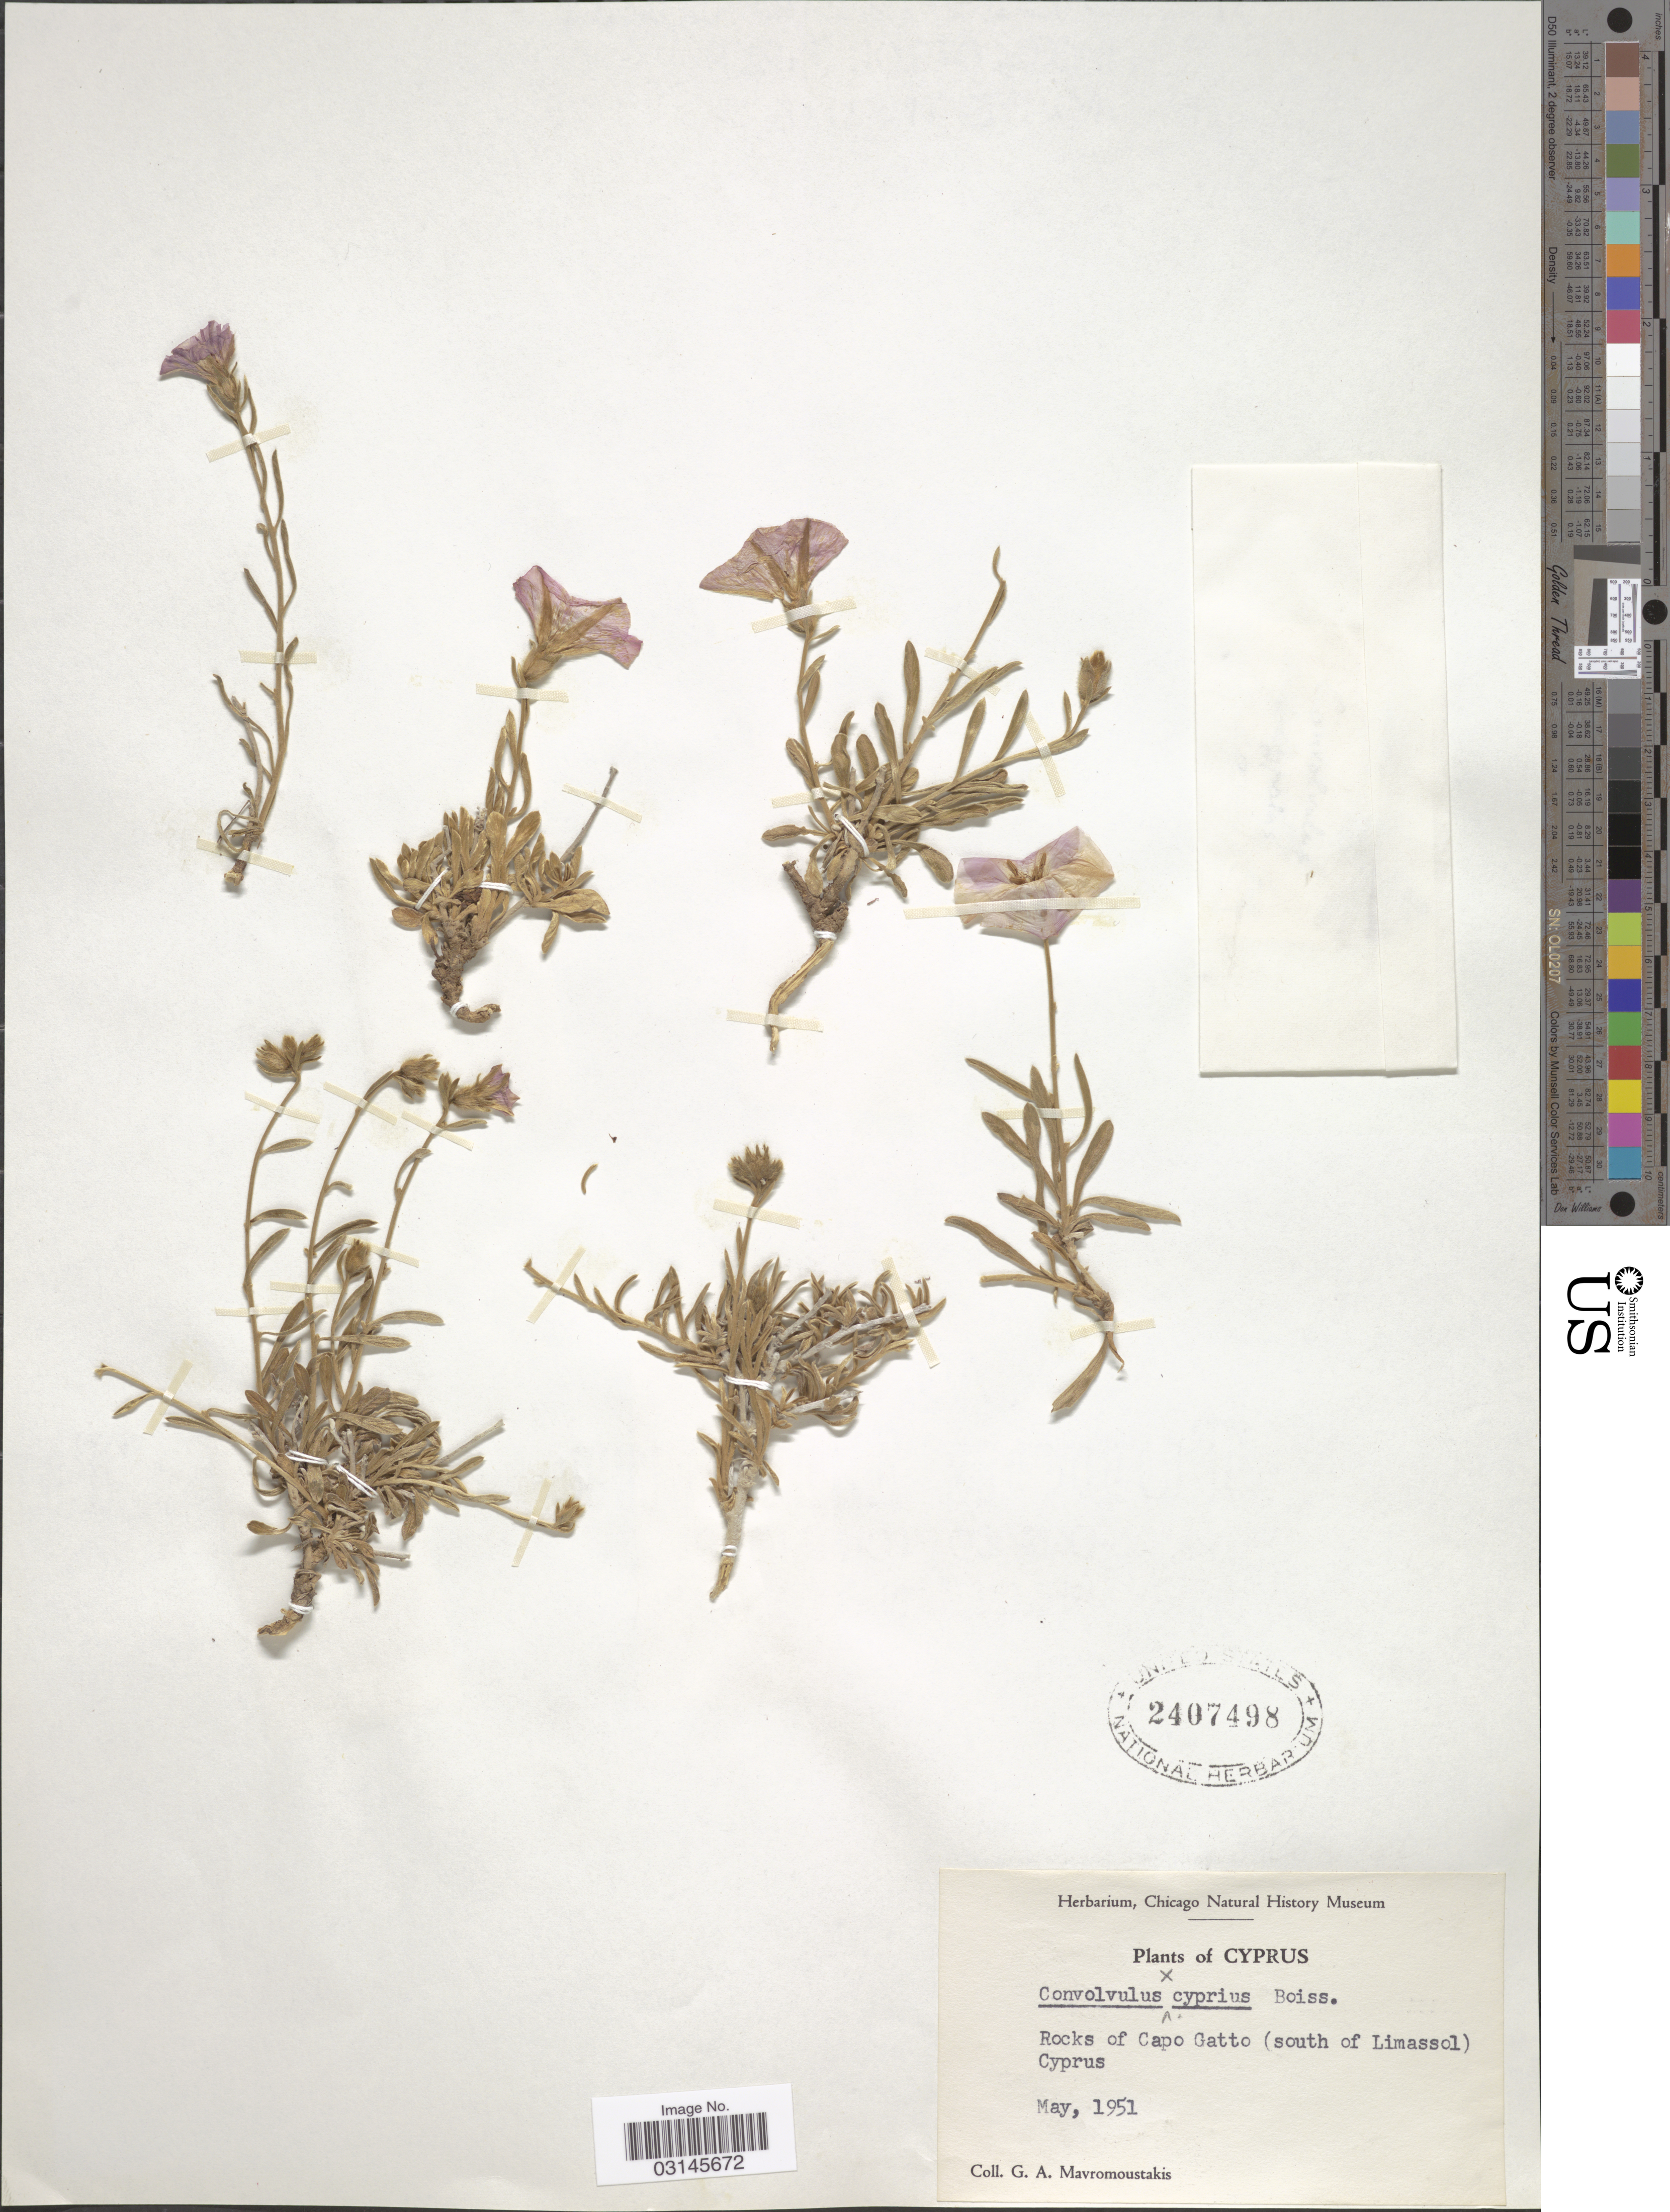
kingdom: Plantae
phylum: Tracheophyta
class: Magnoliopsida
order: Solanales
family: Convolvulaceae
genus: Convolvulus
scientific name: Convolvulus cyprius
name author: Boiss.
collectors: G. Mavromoustakis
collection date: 1951-05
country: Cyprus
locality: Rocks of Capo Gatto (south of Limassol).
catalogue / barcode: US 2407498